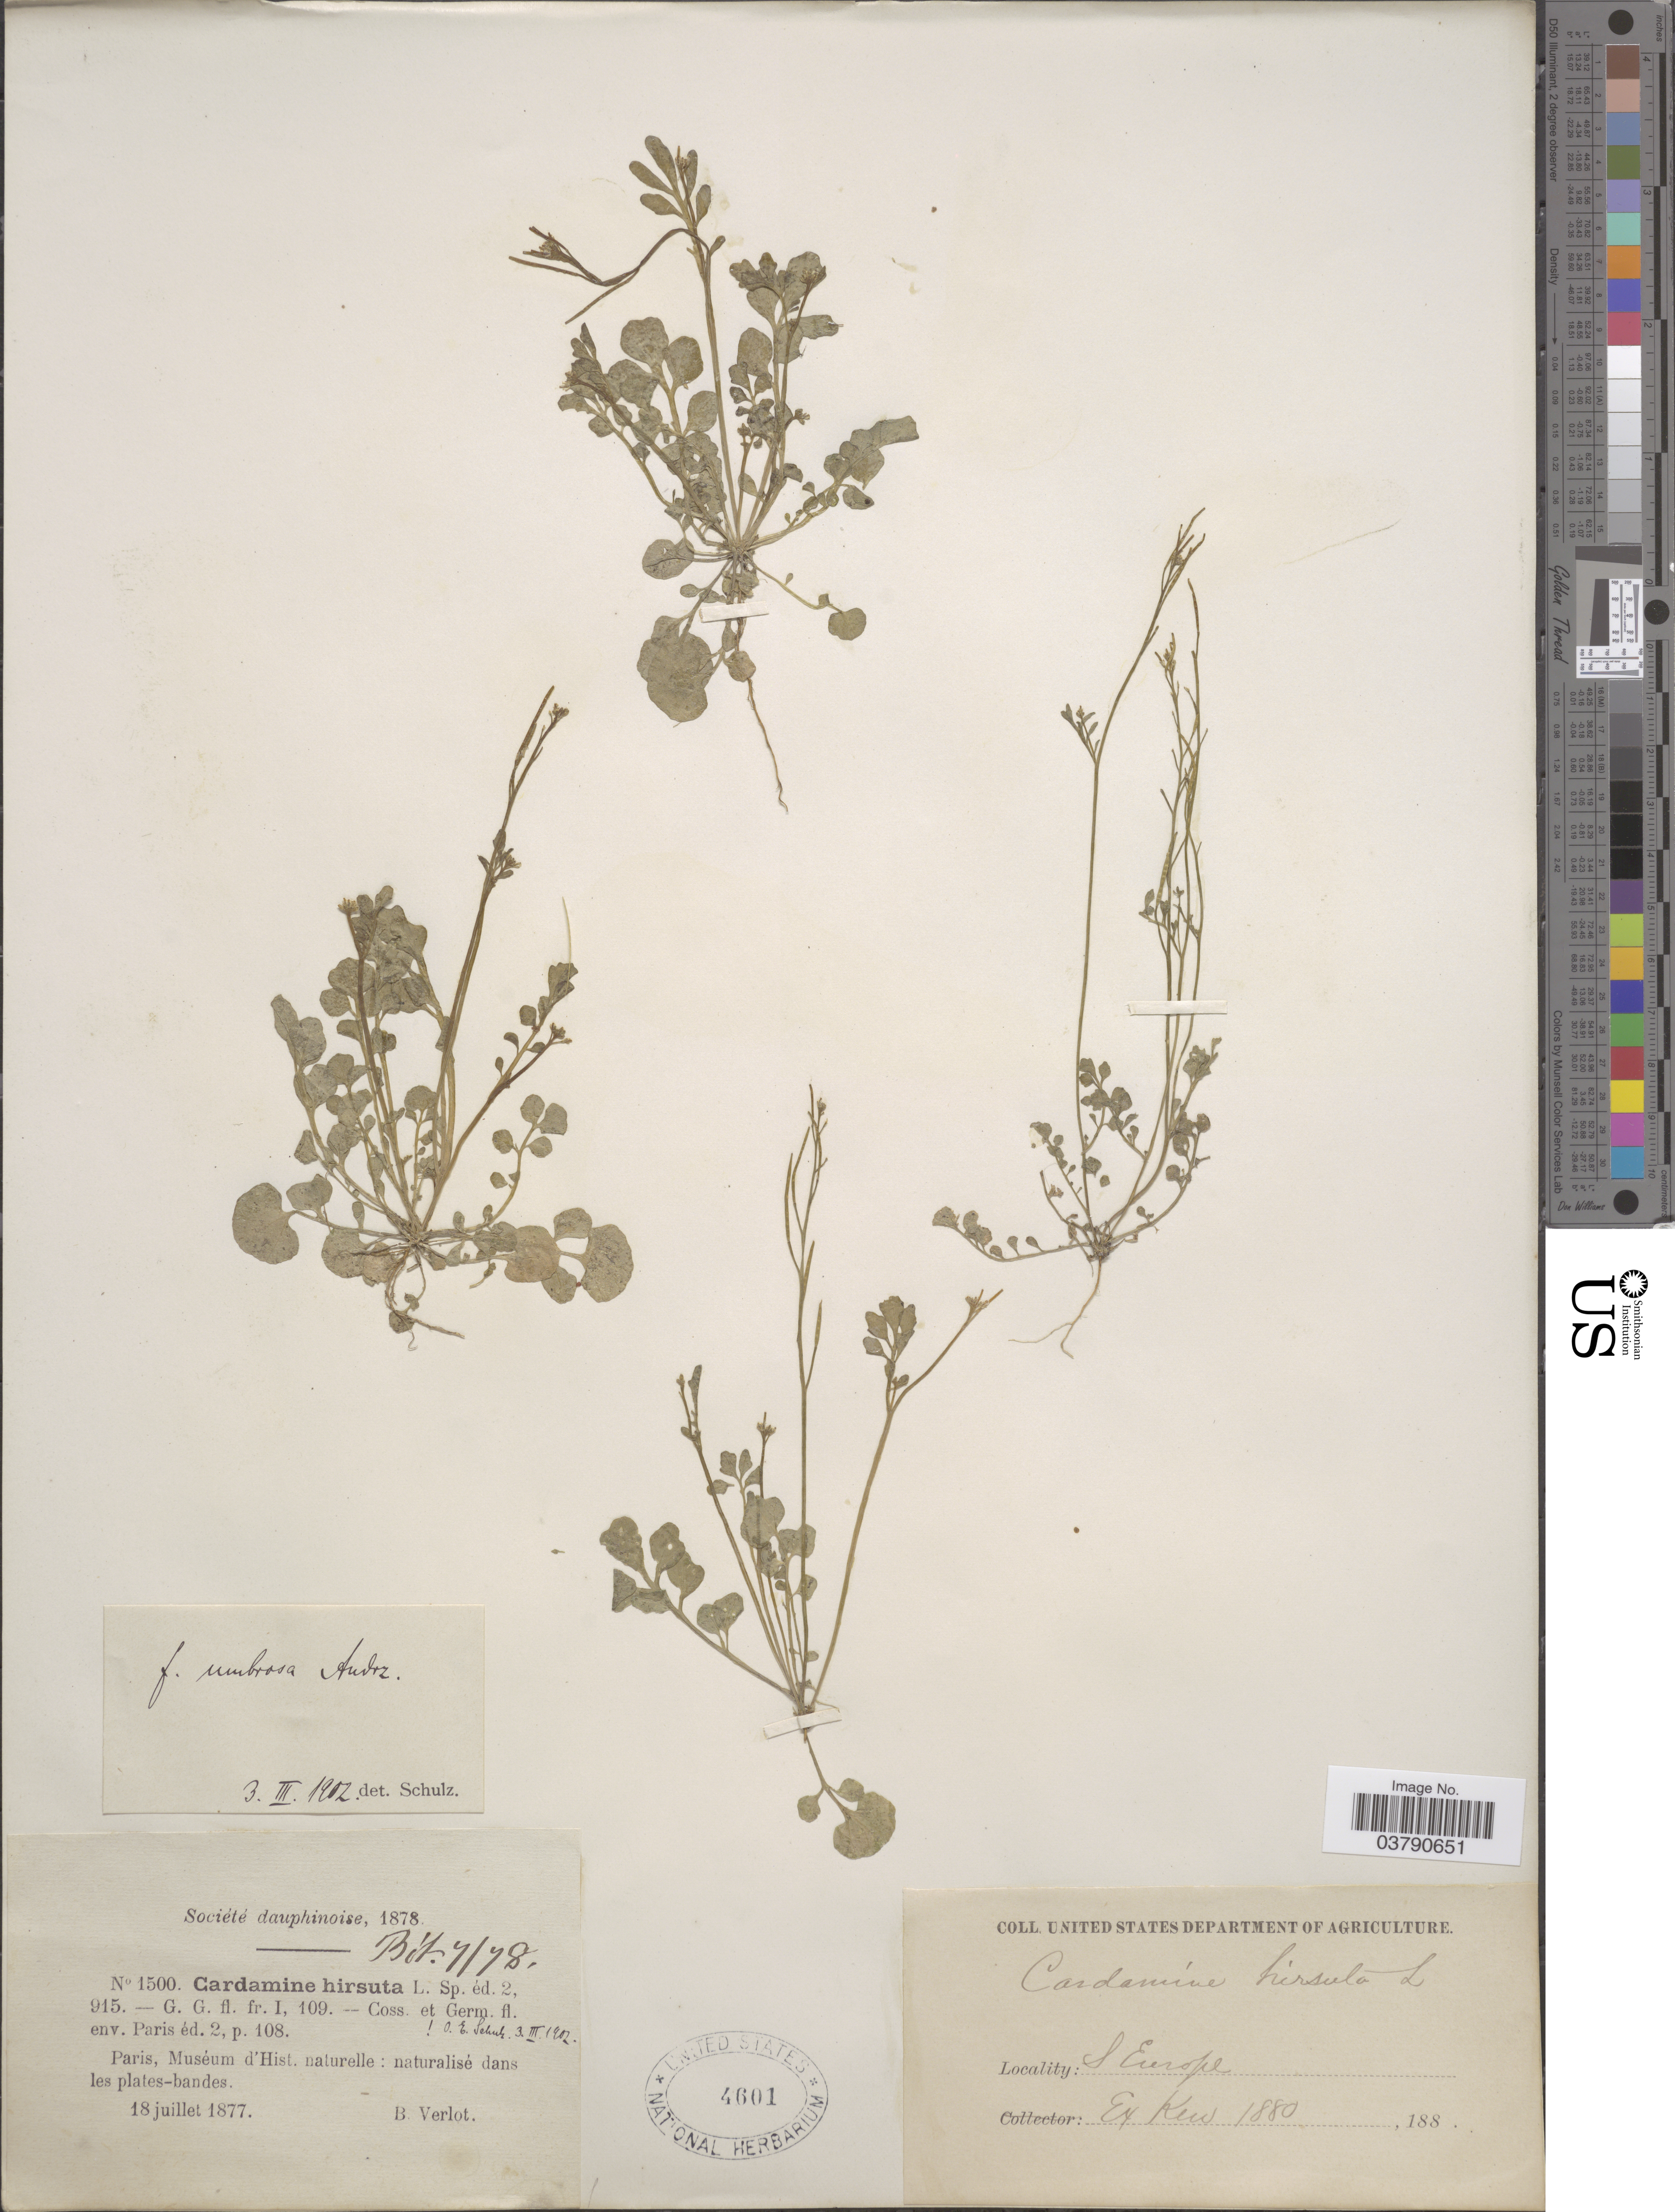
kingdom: Plantae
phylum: Tracheophyta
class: Magnoliopsida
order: Brassicales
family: Brassicaceae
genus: Cardamine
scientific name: Cardamine hirsuta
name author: L.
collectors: B. Verlot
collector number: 1500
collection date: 1877-07-18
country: France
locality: S. Europe. Paris, Muséum d'Hist. naturelle.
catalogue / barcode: US 4601